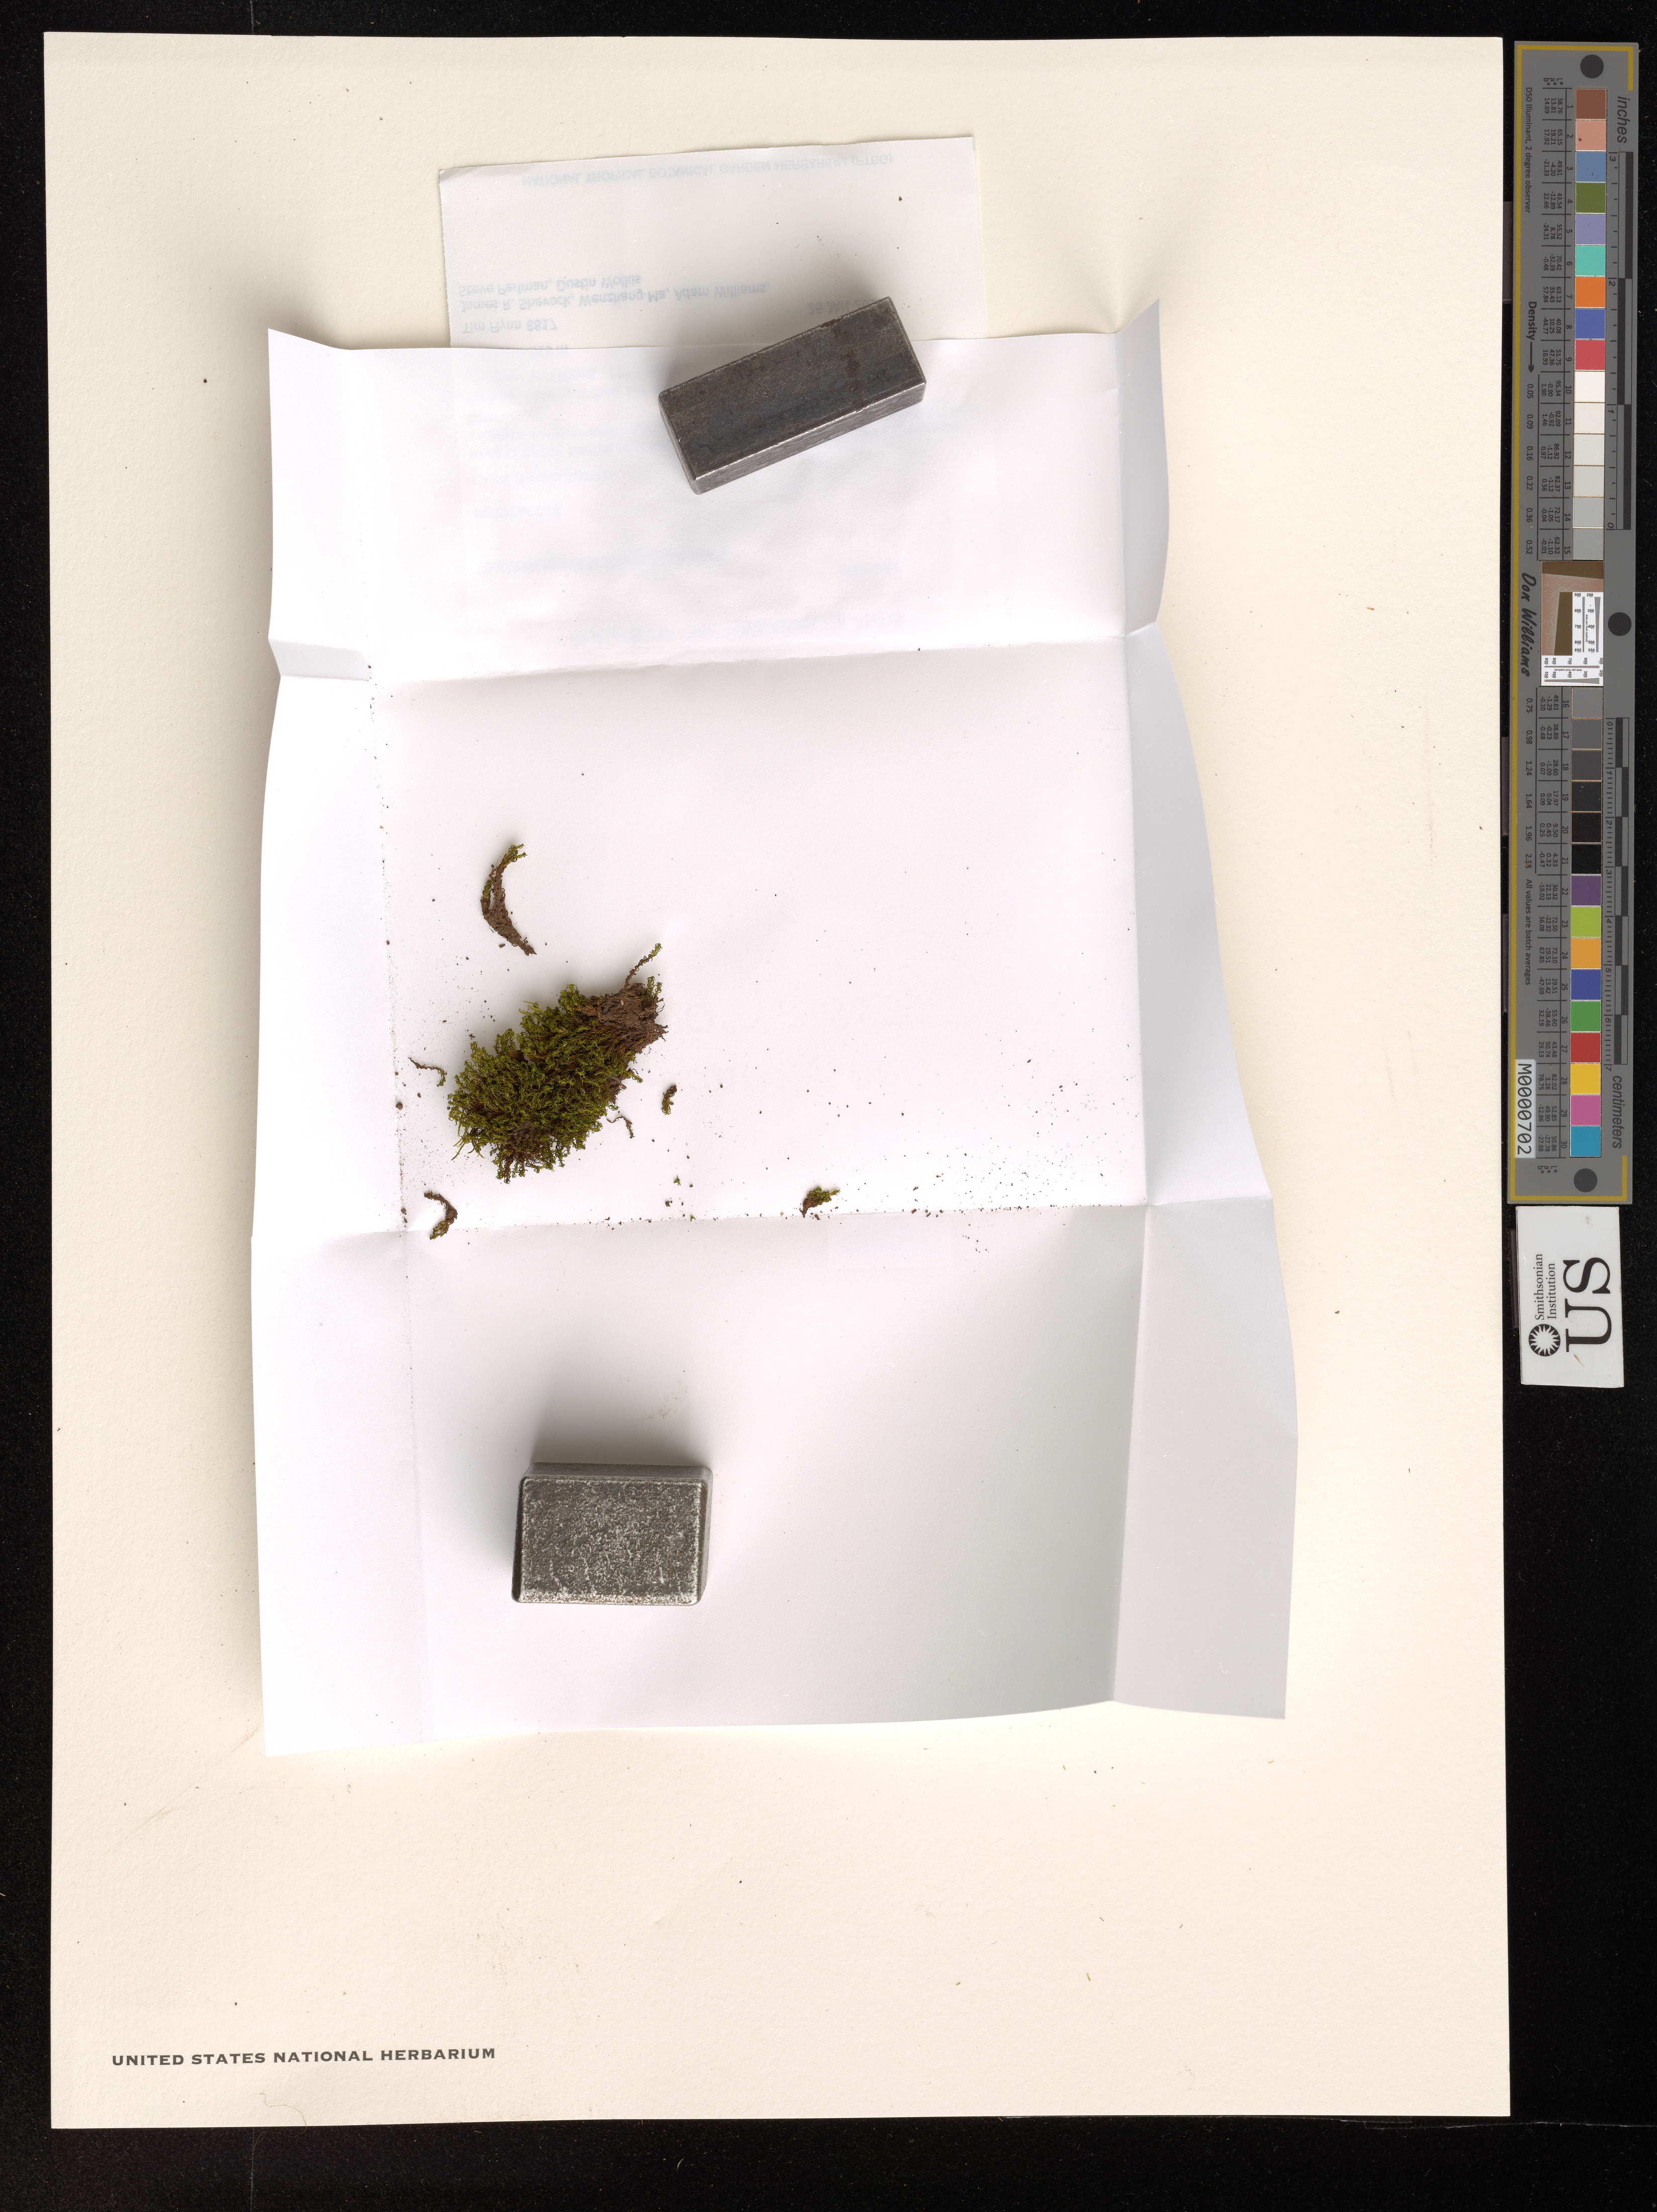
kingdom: Plantae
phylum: Bryophyta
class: Bryopsida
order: Pottiales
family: Pottiaceae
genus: Hyophila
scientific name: Hyophila involuta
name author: (Hook.) A. Jaeger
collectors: T. Flynn, J. R. Shevock, M. Wenzhang & A. Williams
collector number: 8817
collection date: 2018-01-26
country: United States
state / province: Hawaii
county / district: Kauai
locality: The Hawaiian Islands. Kauai Hanalei District. Hono O Na Pali Natural Area Reserve. Waiahuakua Valley.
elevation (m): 313